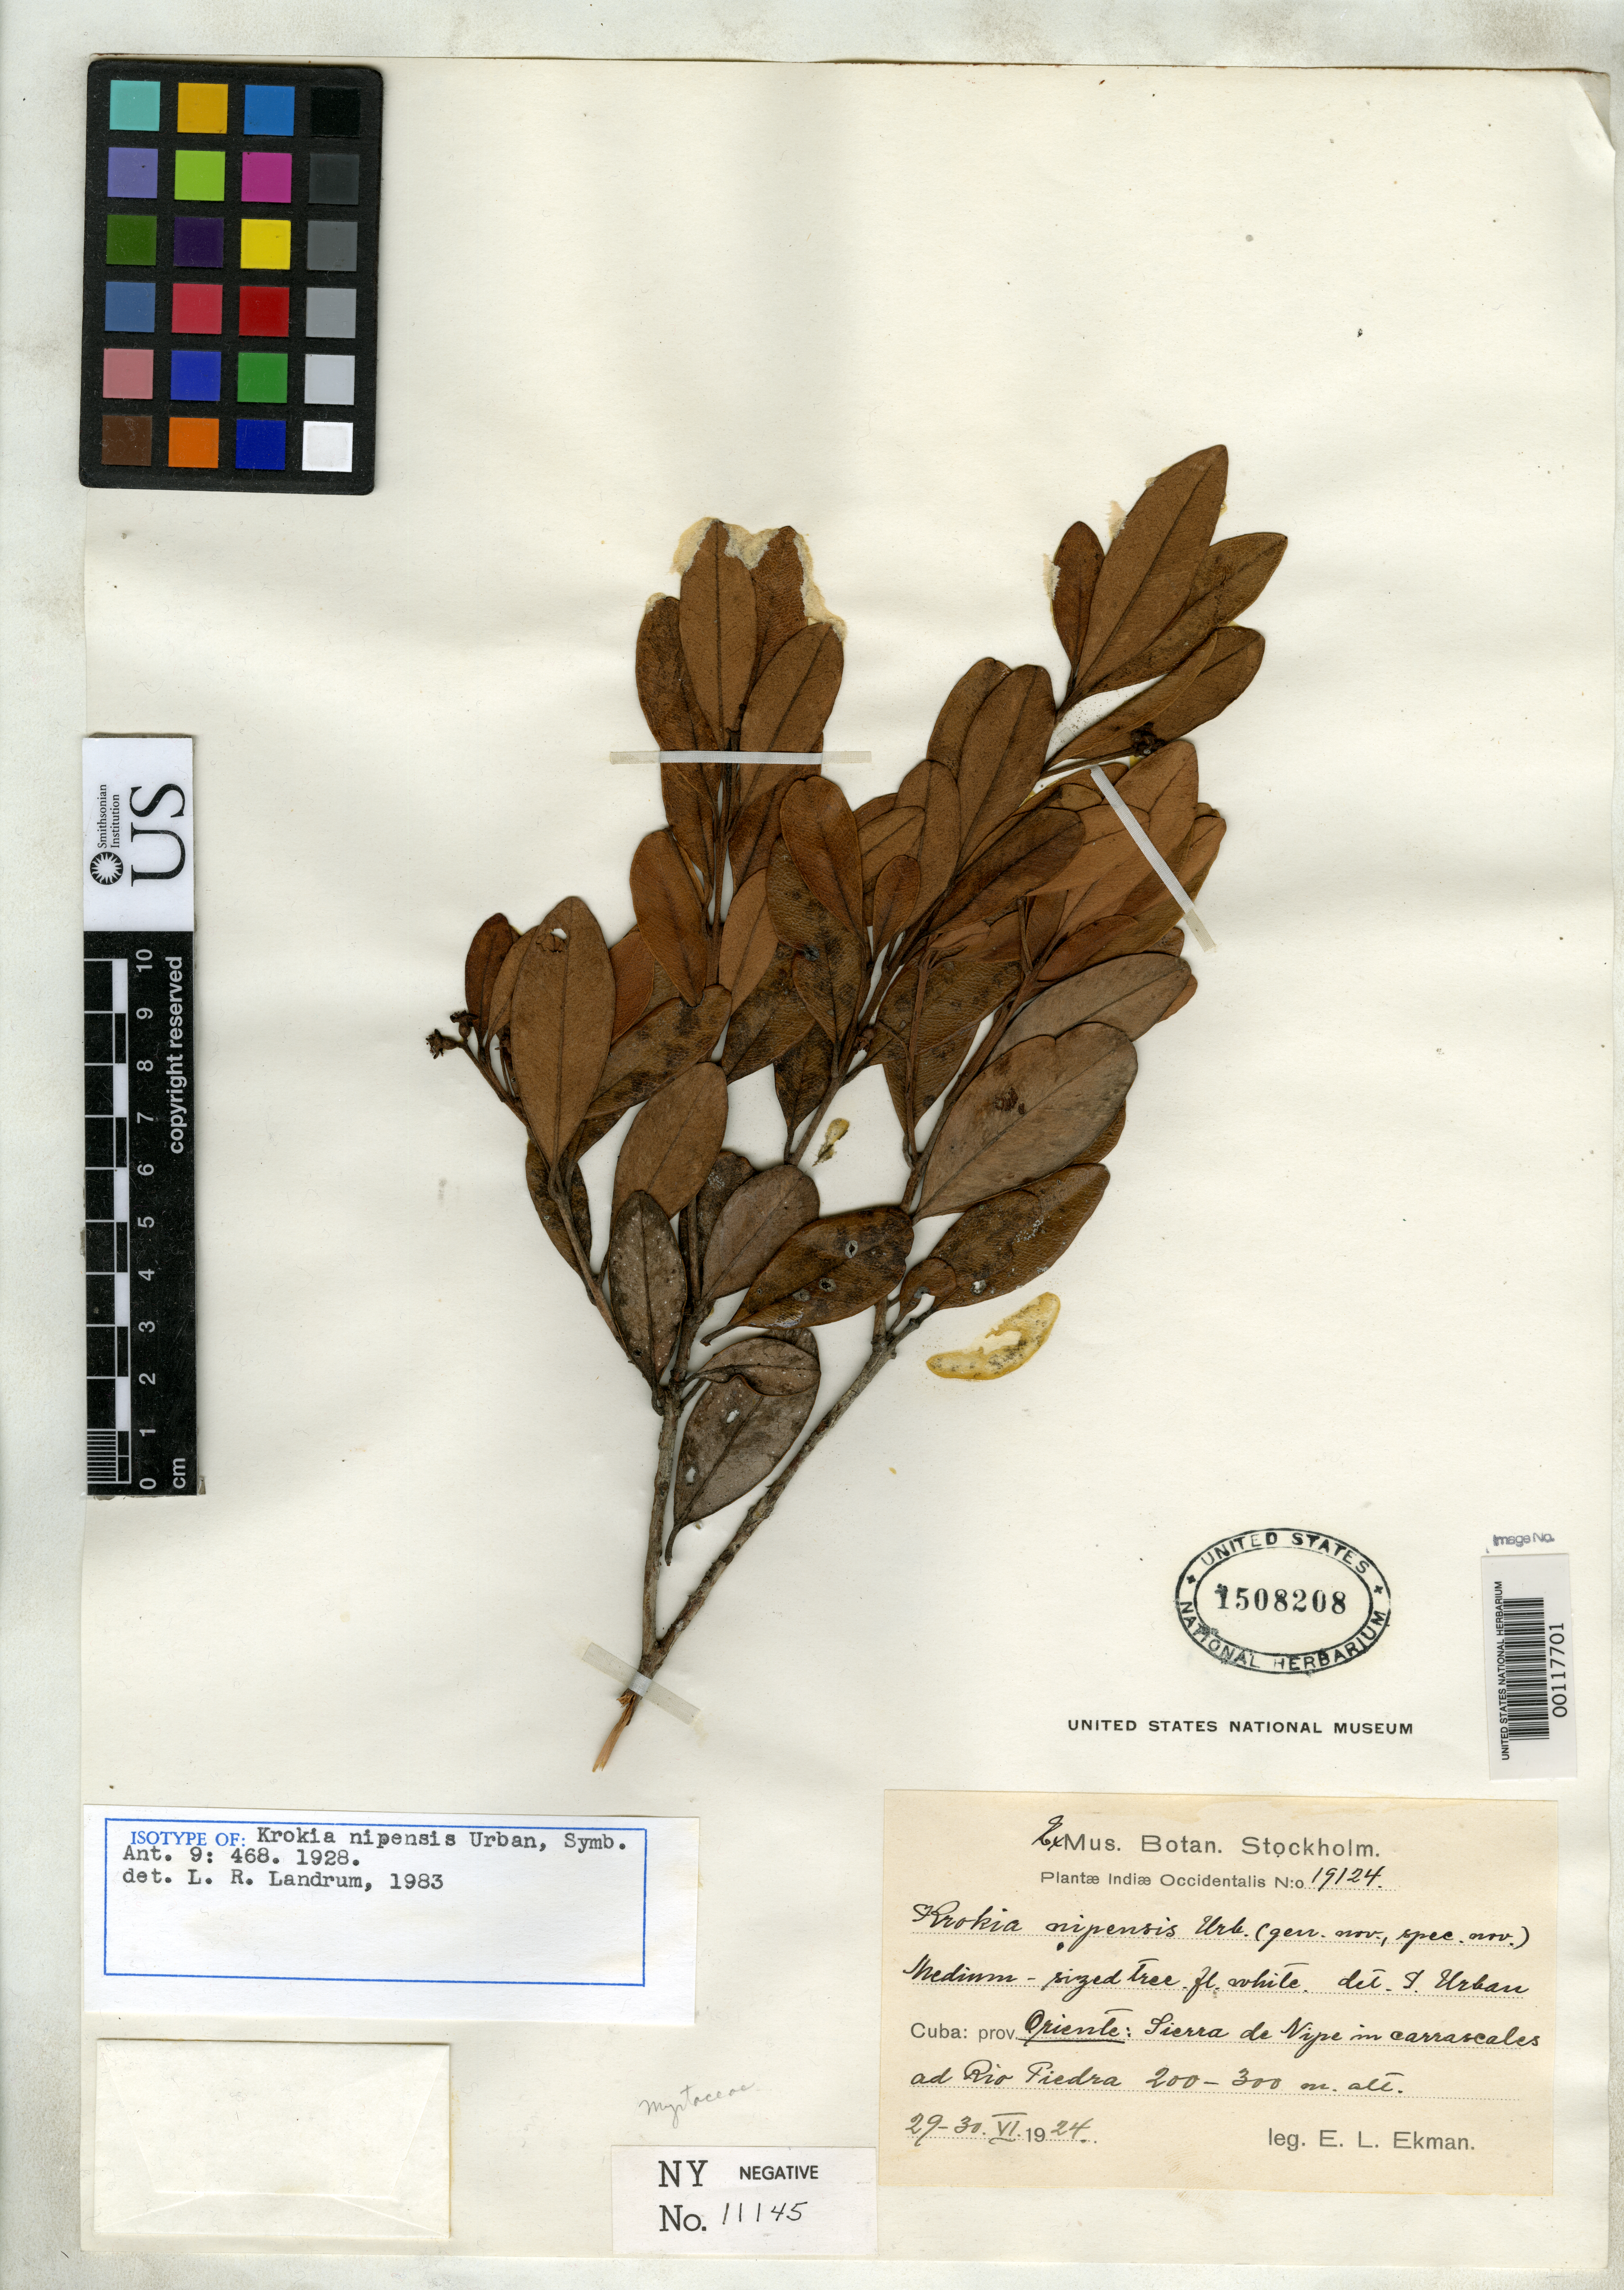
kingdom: Plantae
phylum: Tracheophyta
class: Magnoliopsida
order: Myrtales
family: Myrtaceae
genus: Krokia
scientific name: Krokia nipensis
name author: Urb.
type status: Isotype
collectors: E. L. Ekman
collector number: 19124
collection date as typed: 29 Jun 1924 to 30 Jun 1924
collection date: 1924-06-29/1924-06-30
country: Cuba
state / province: Oriente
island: Greater Antilles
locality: Sierra de Nipe, Rio Piedra.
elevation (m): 200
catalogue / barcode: US 1508208